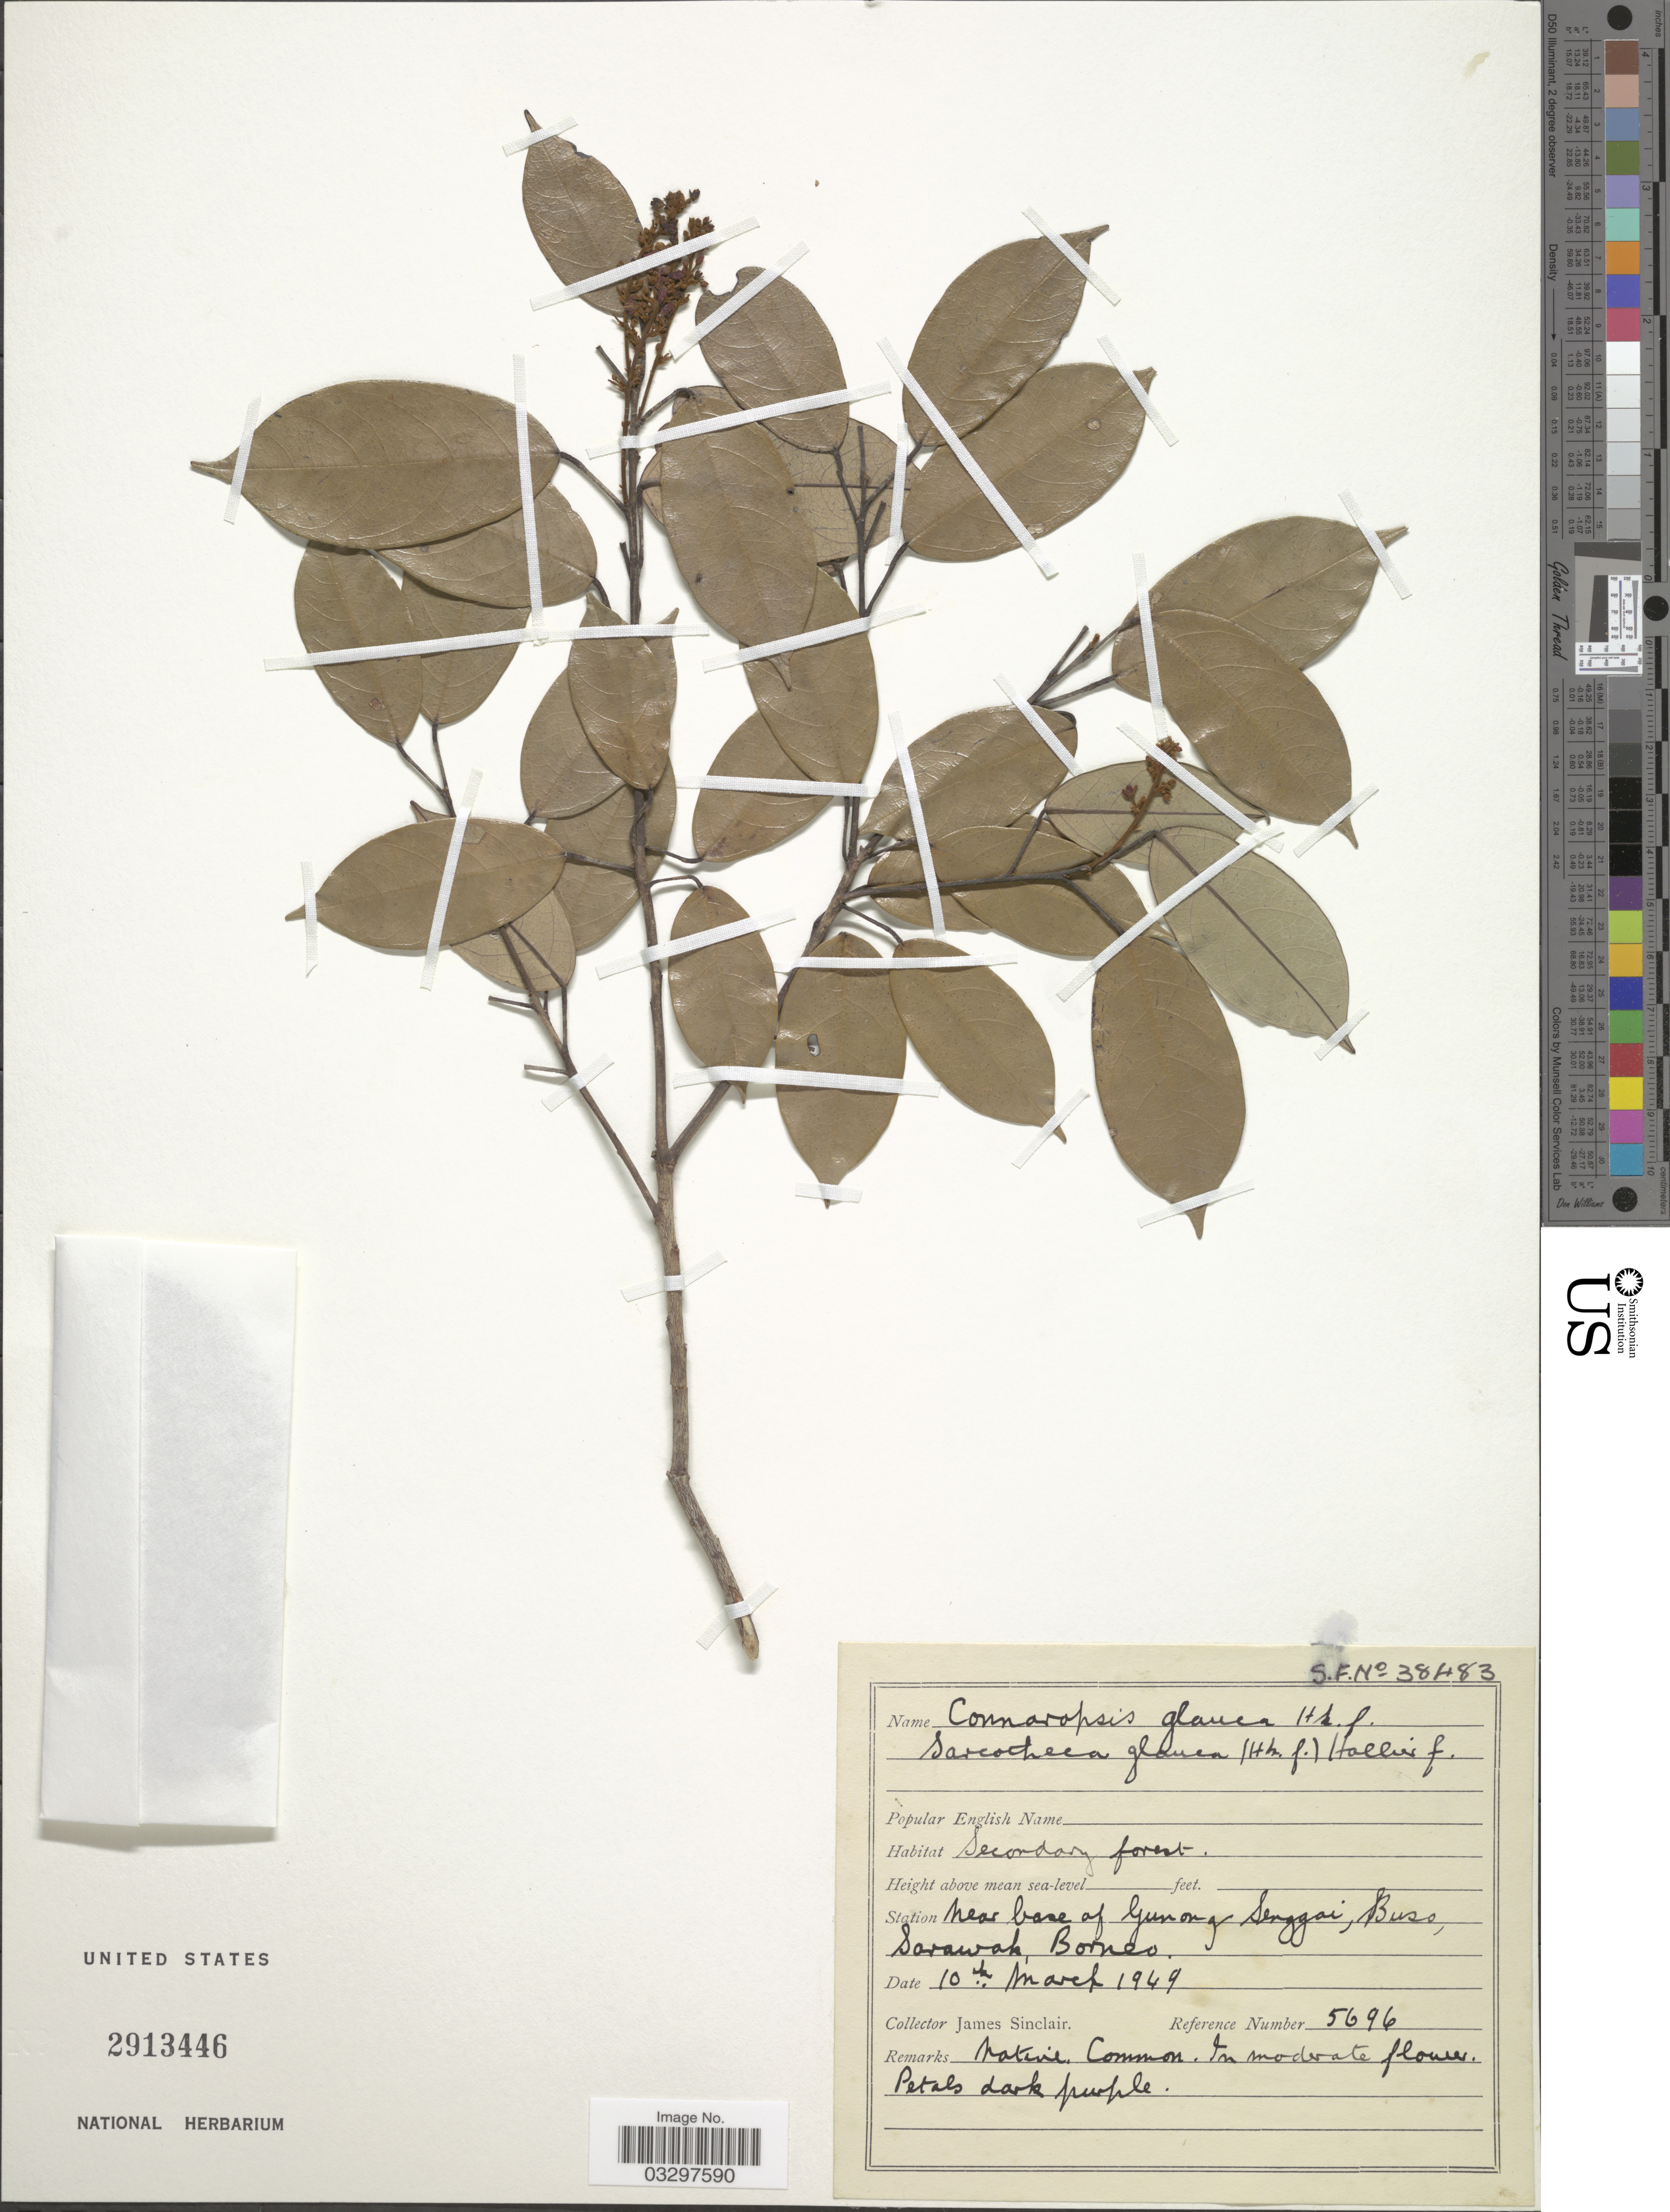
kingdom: Plantae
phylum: Tracheophyta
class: Magnoliopsida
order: Oxalidales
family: Oxalidaceae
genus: Sarcotheca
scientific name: Sarcotheca glauca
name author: (Hook. f.) Hallier f.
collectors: J. Sinclair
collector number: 5696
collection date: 1949-03-10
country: Malaysia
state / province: Sarawak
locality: Station near base of Gunong Senggai, Buso, Sarawak, Borneo.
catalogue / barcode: US 2913446